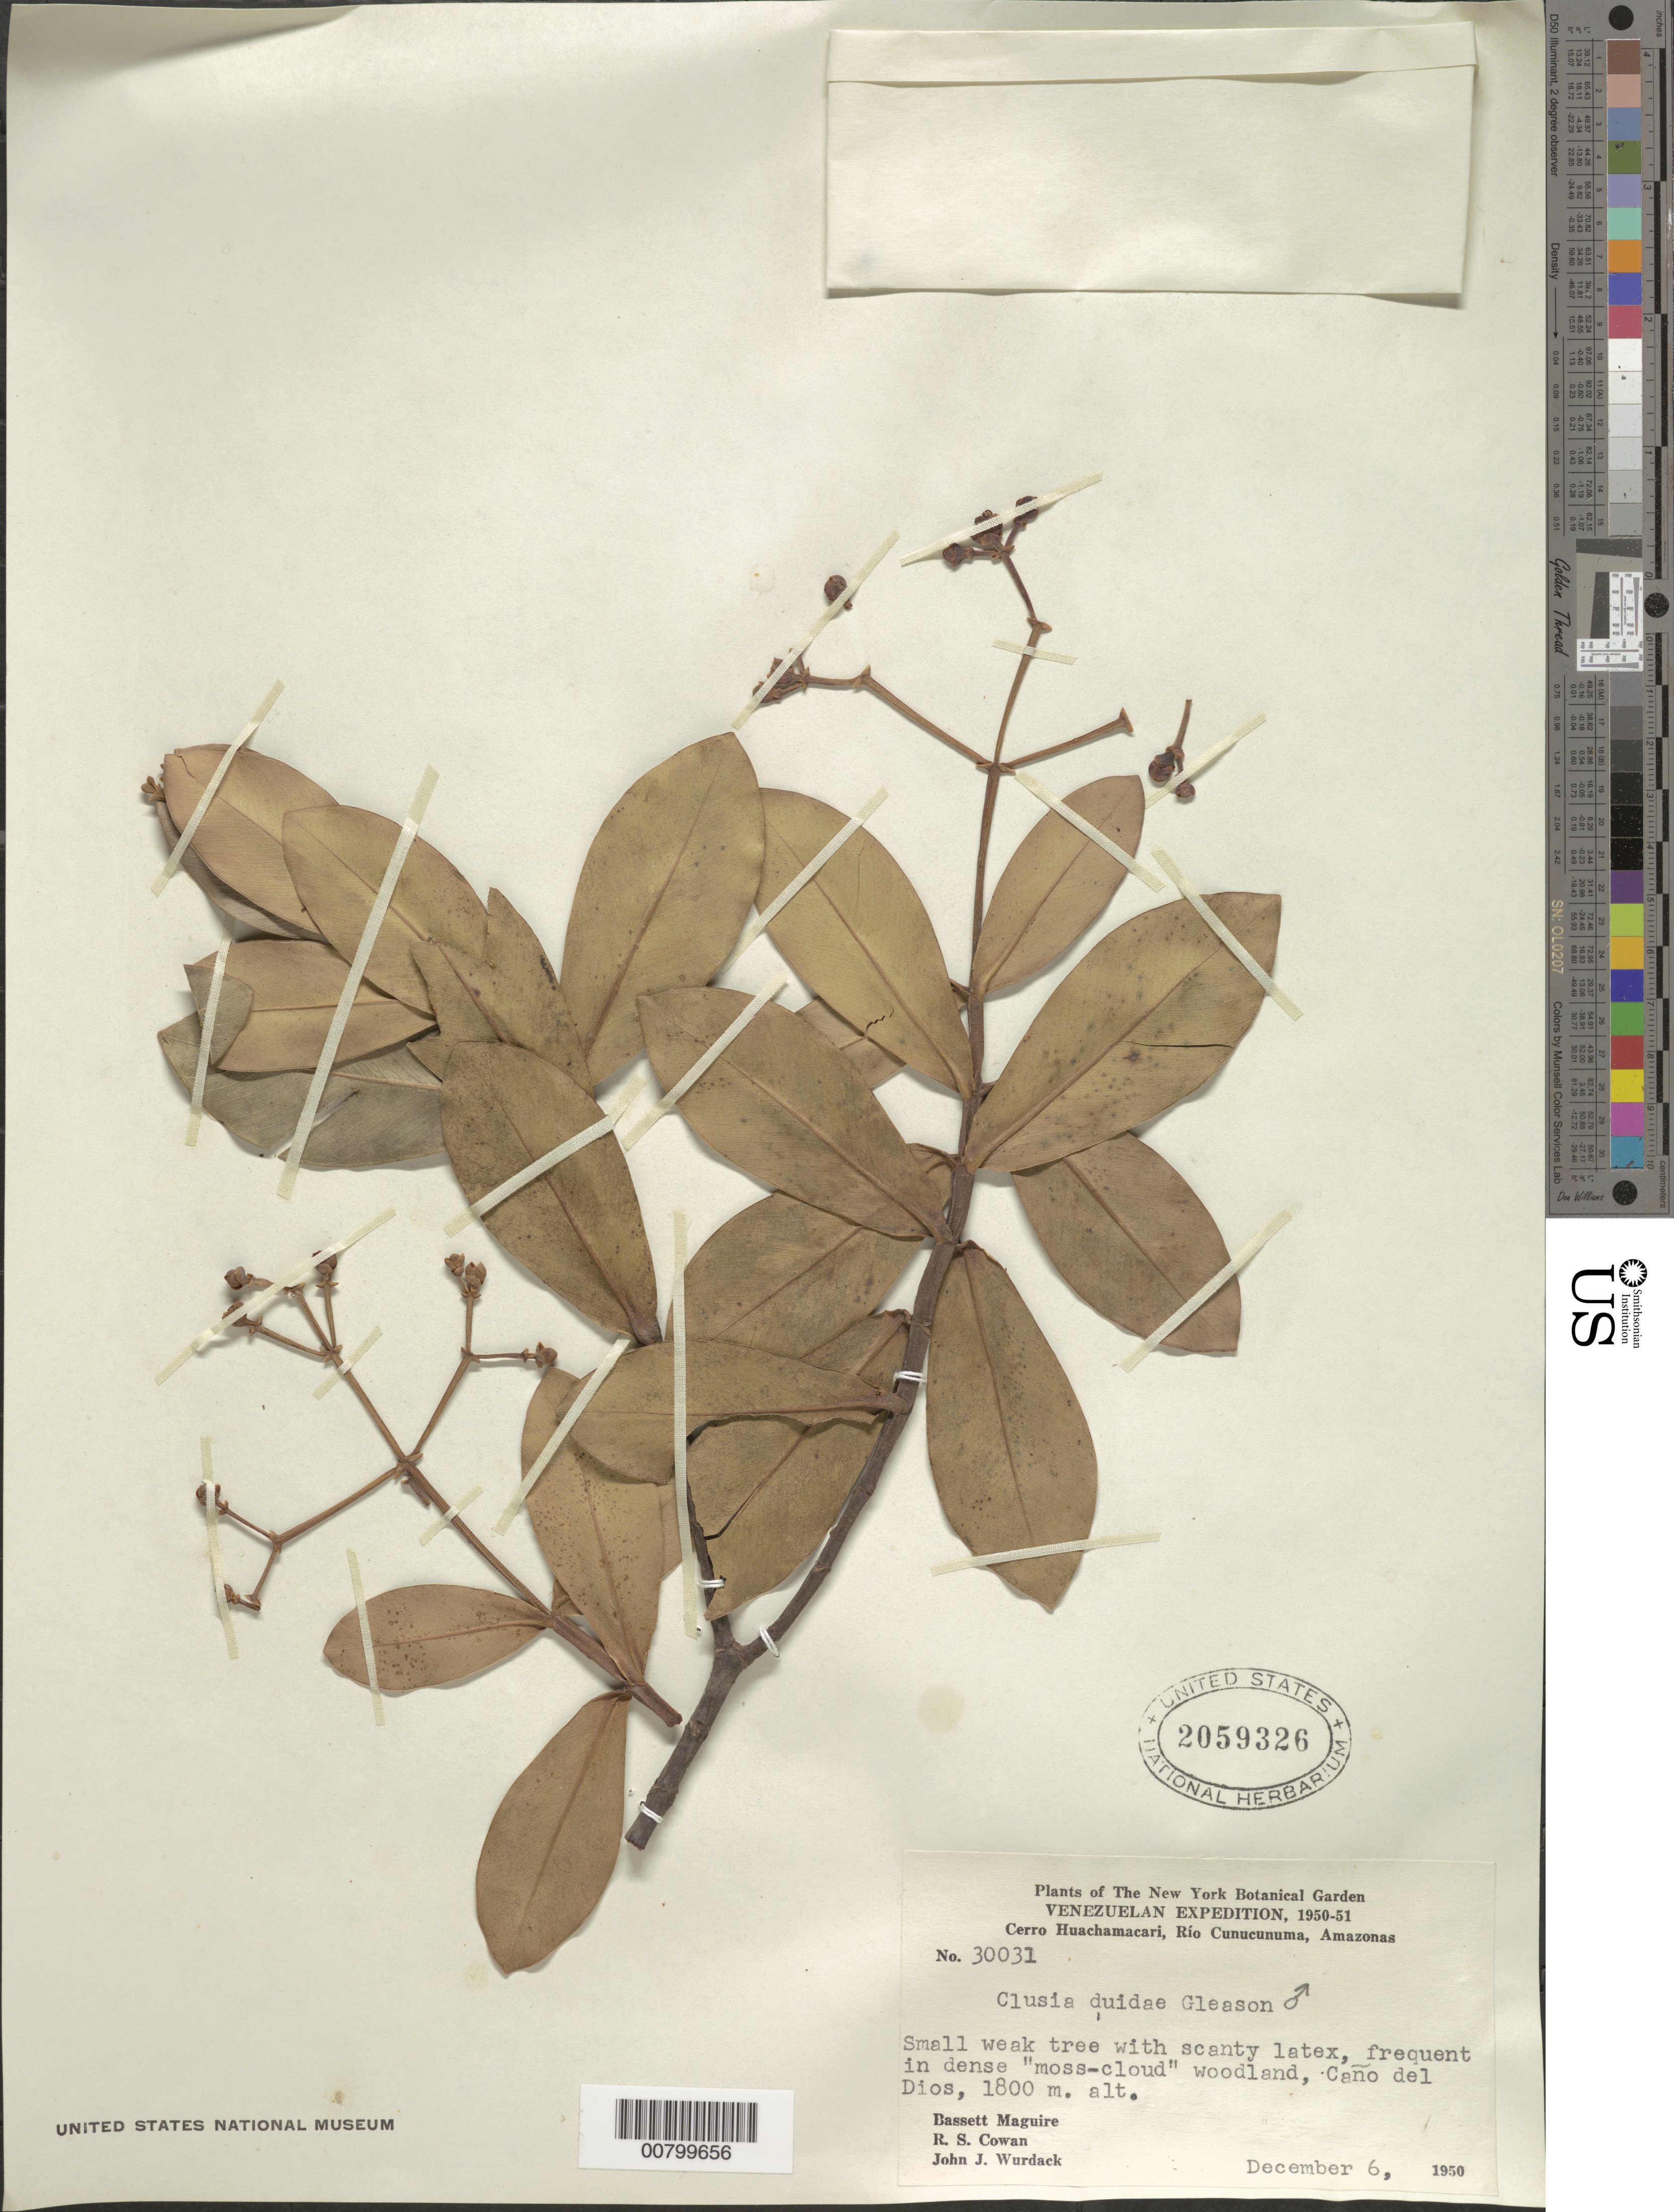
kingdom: Plantae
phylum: Tracheophyta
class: Magnoliopsida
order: Malpighiales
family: Clusiaceae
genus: Clusia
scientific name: Clusia duidae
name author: Gleason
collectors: B. Maguire, R. S. Cowan & J. J. Wurdack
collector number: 30031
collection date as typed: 6-Dec-50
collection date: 1950-12-06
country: Venezuela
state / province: Amazonas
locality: Cerro Huachamacari, Río Cunucunuma, Caño del Dios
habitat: Dense "moss-cloud" woodland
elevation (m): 1800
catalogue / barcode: US 2059326